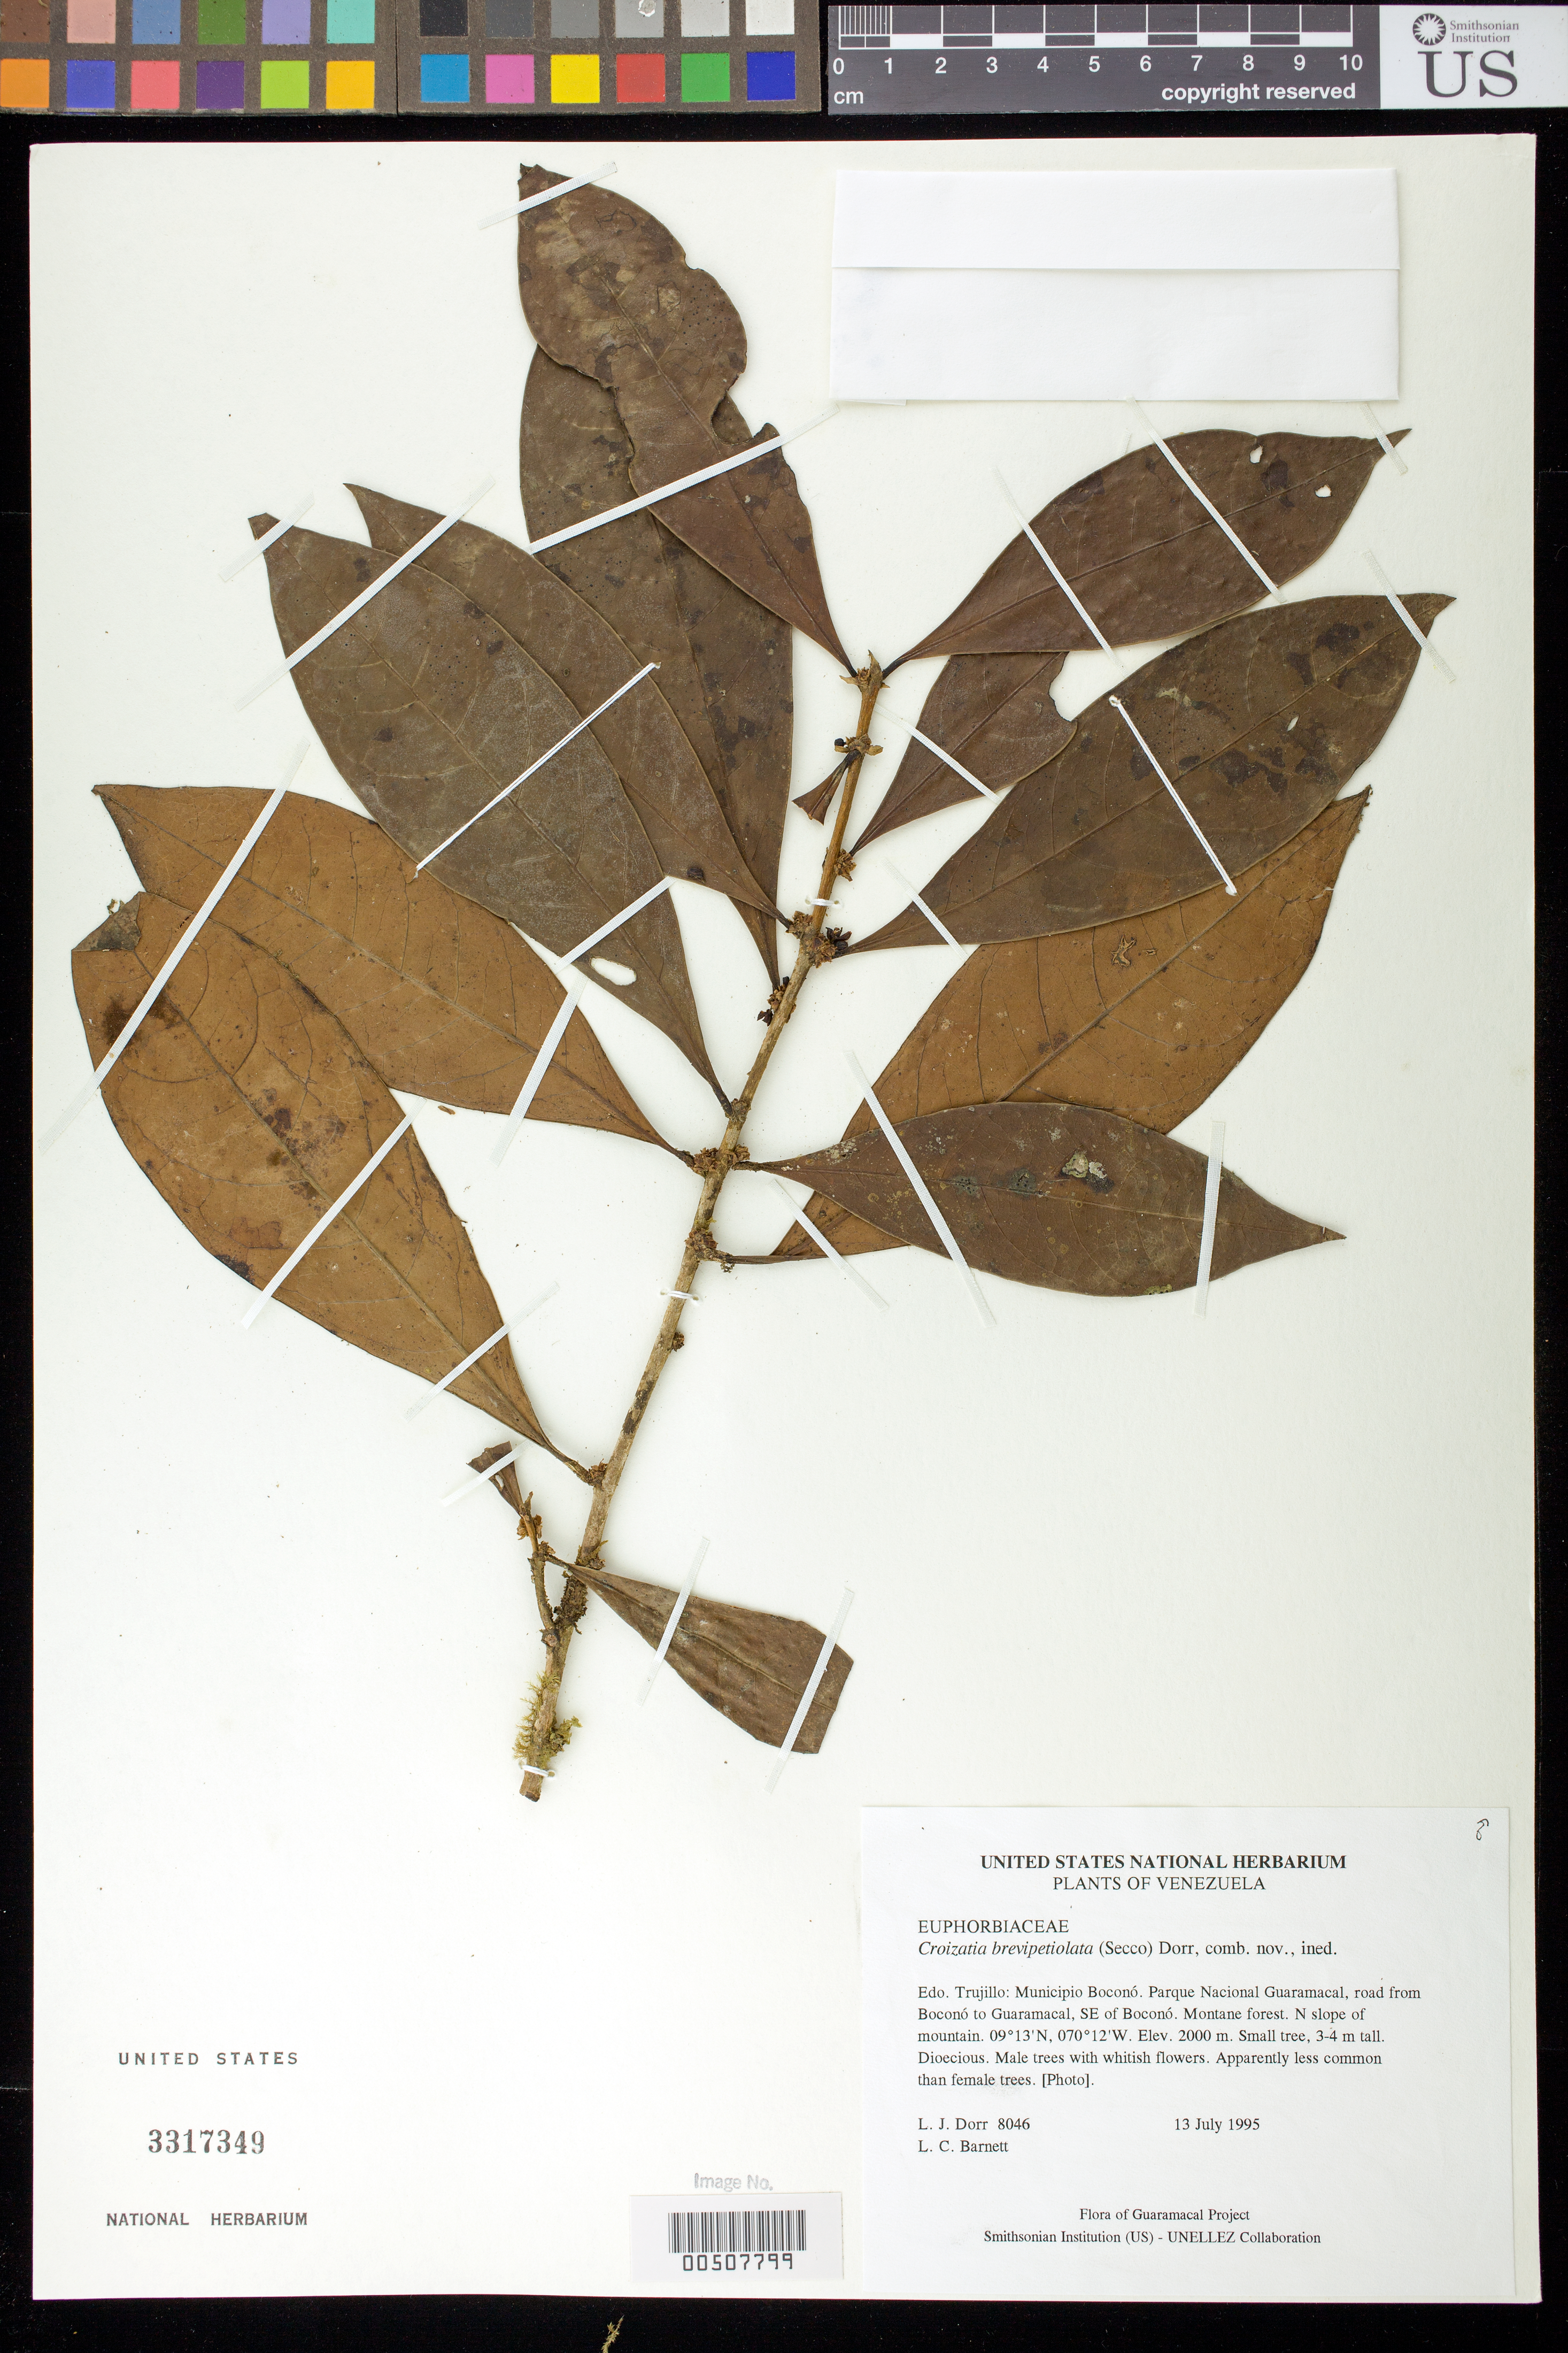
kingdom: Plantae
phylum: Tracheophyta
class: Magnoliopsida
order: Malpighiales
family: Phyllanthaceae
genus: Croizatia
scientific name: Croizatia brevipetiolata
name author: (Secco) Dorr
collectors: L. J. Dorr & L. C. Barnett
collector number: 8046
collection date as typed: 13 Jul 1995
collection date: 1995-07-13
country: Venezuela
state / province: Trujillo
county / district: Boconó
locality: Parque Nacional Guaramacal, road from Boconó to Guaramacal, SE of Boconó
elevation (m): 2000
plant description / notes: DAV, F, US, VEN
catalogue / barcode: US 3317349